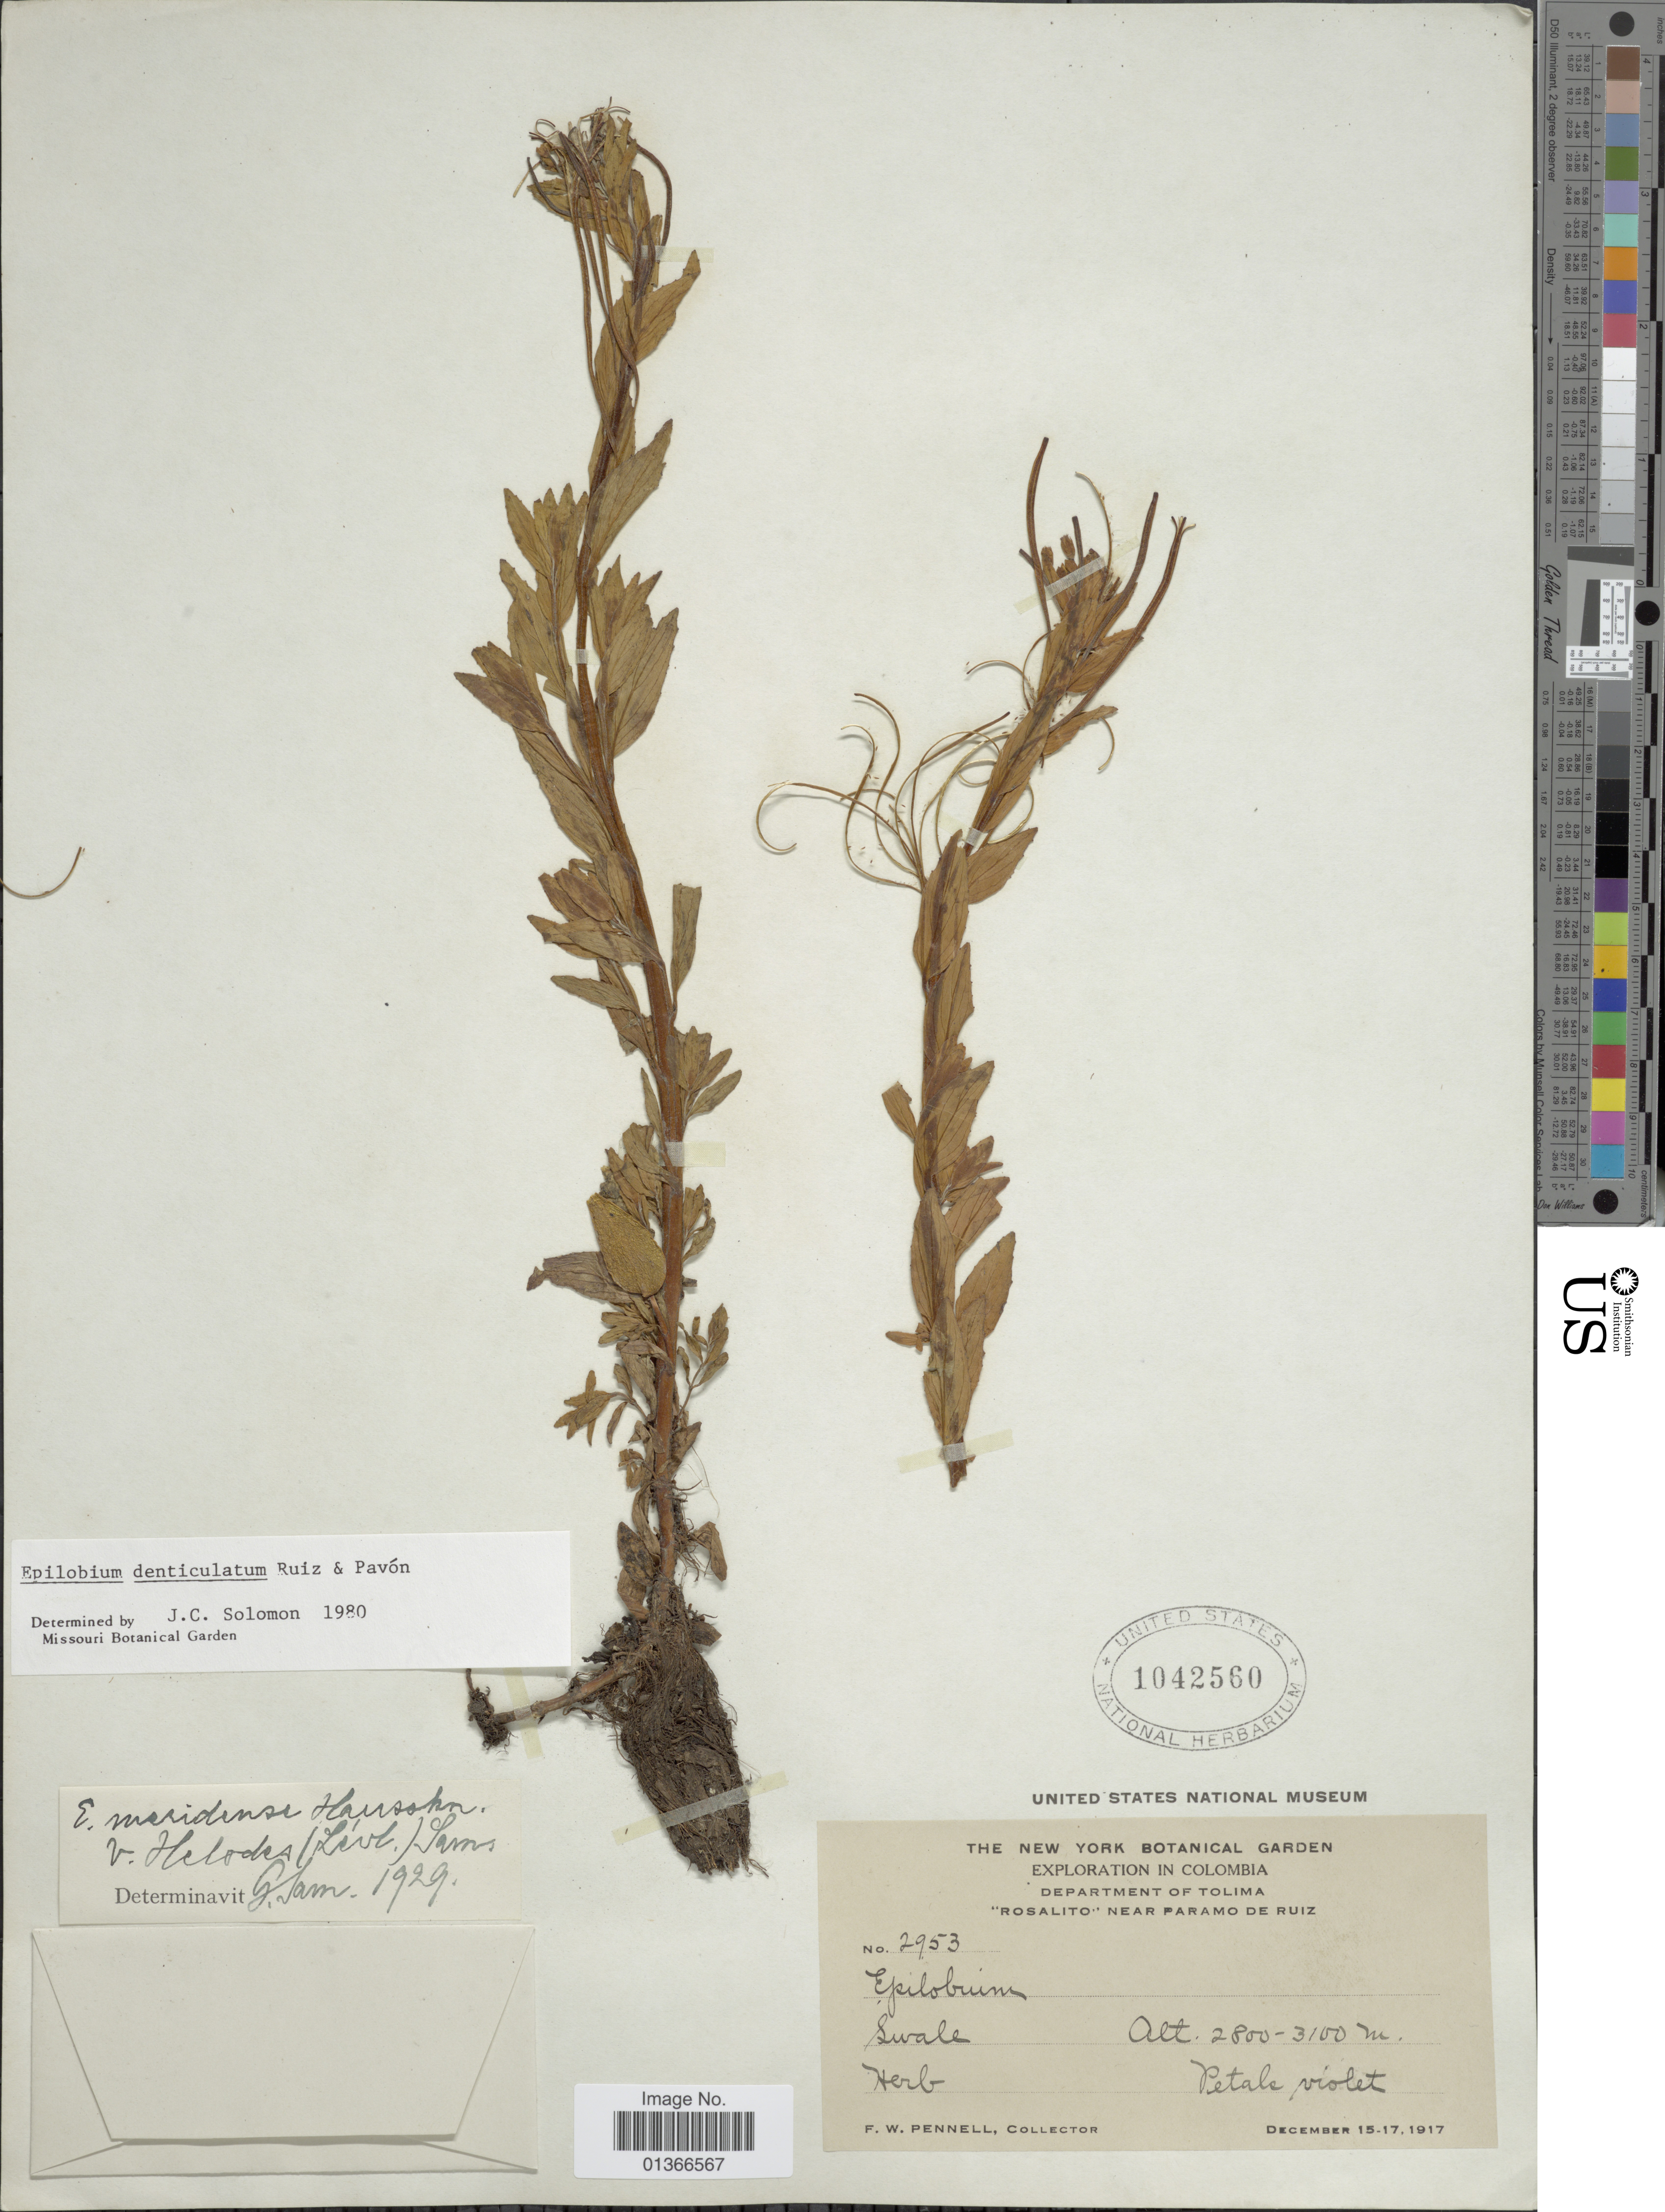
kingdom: Plantae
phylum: Tracheophyta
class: Magnoliopsida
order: Myrtales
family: Onagraceae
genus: Epilobium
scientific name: Epilobium denticulatum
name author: Ruiz & Pav.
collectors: F. W. Pennell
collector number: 2953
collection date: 1917-12-15/1917-12-17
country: Colombia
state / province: Tolima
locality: Rosalito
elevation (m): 2800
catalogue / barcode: US 1042560